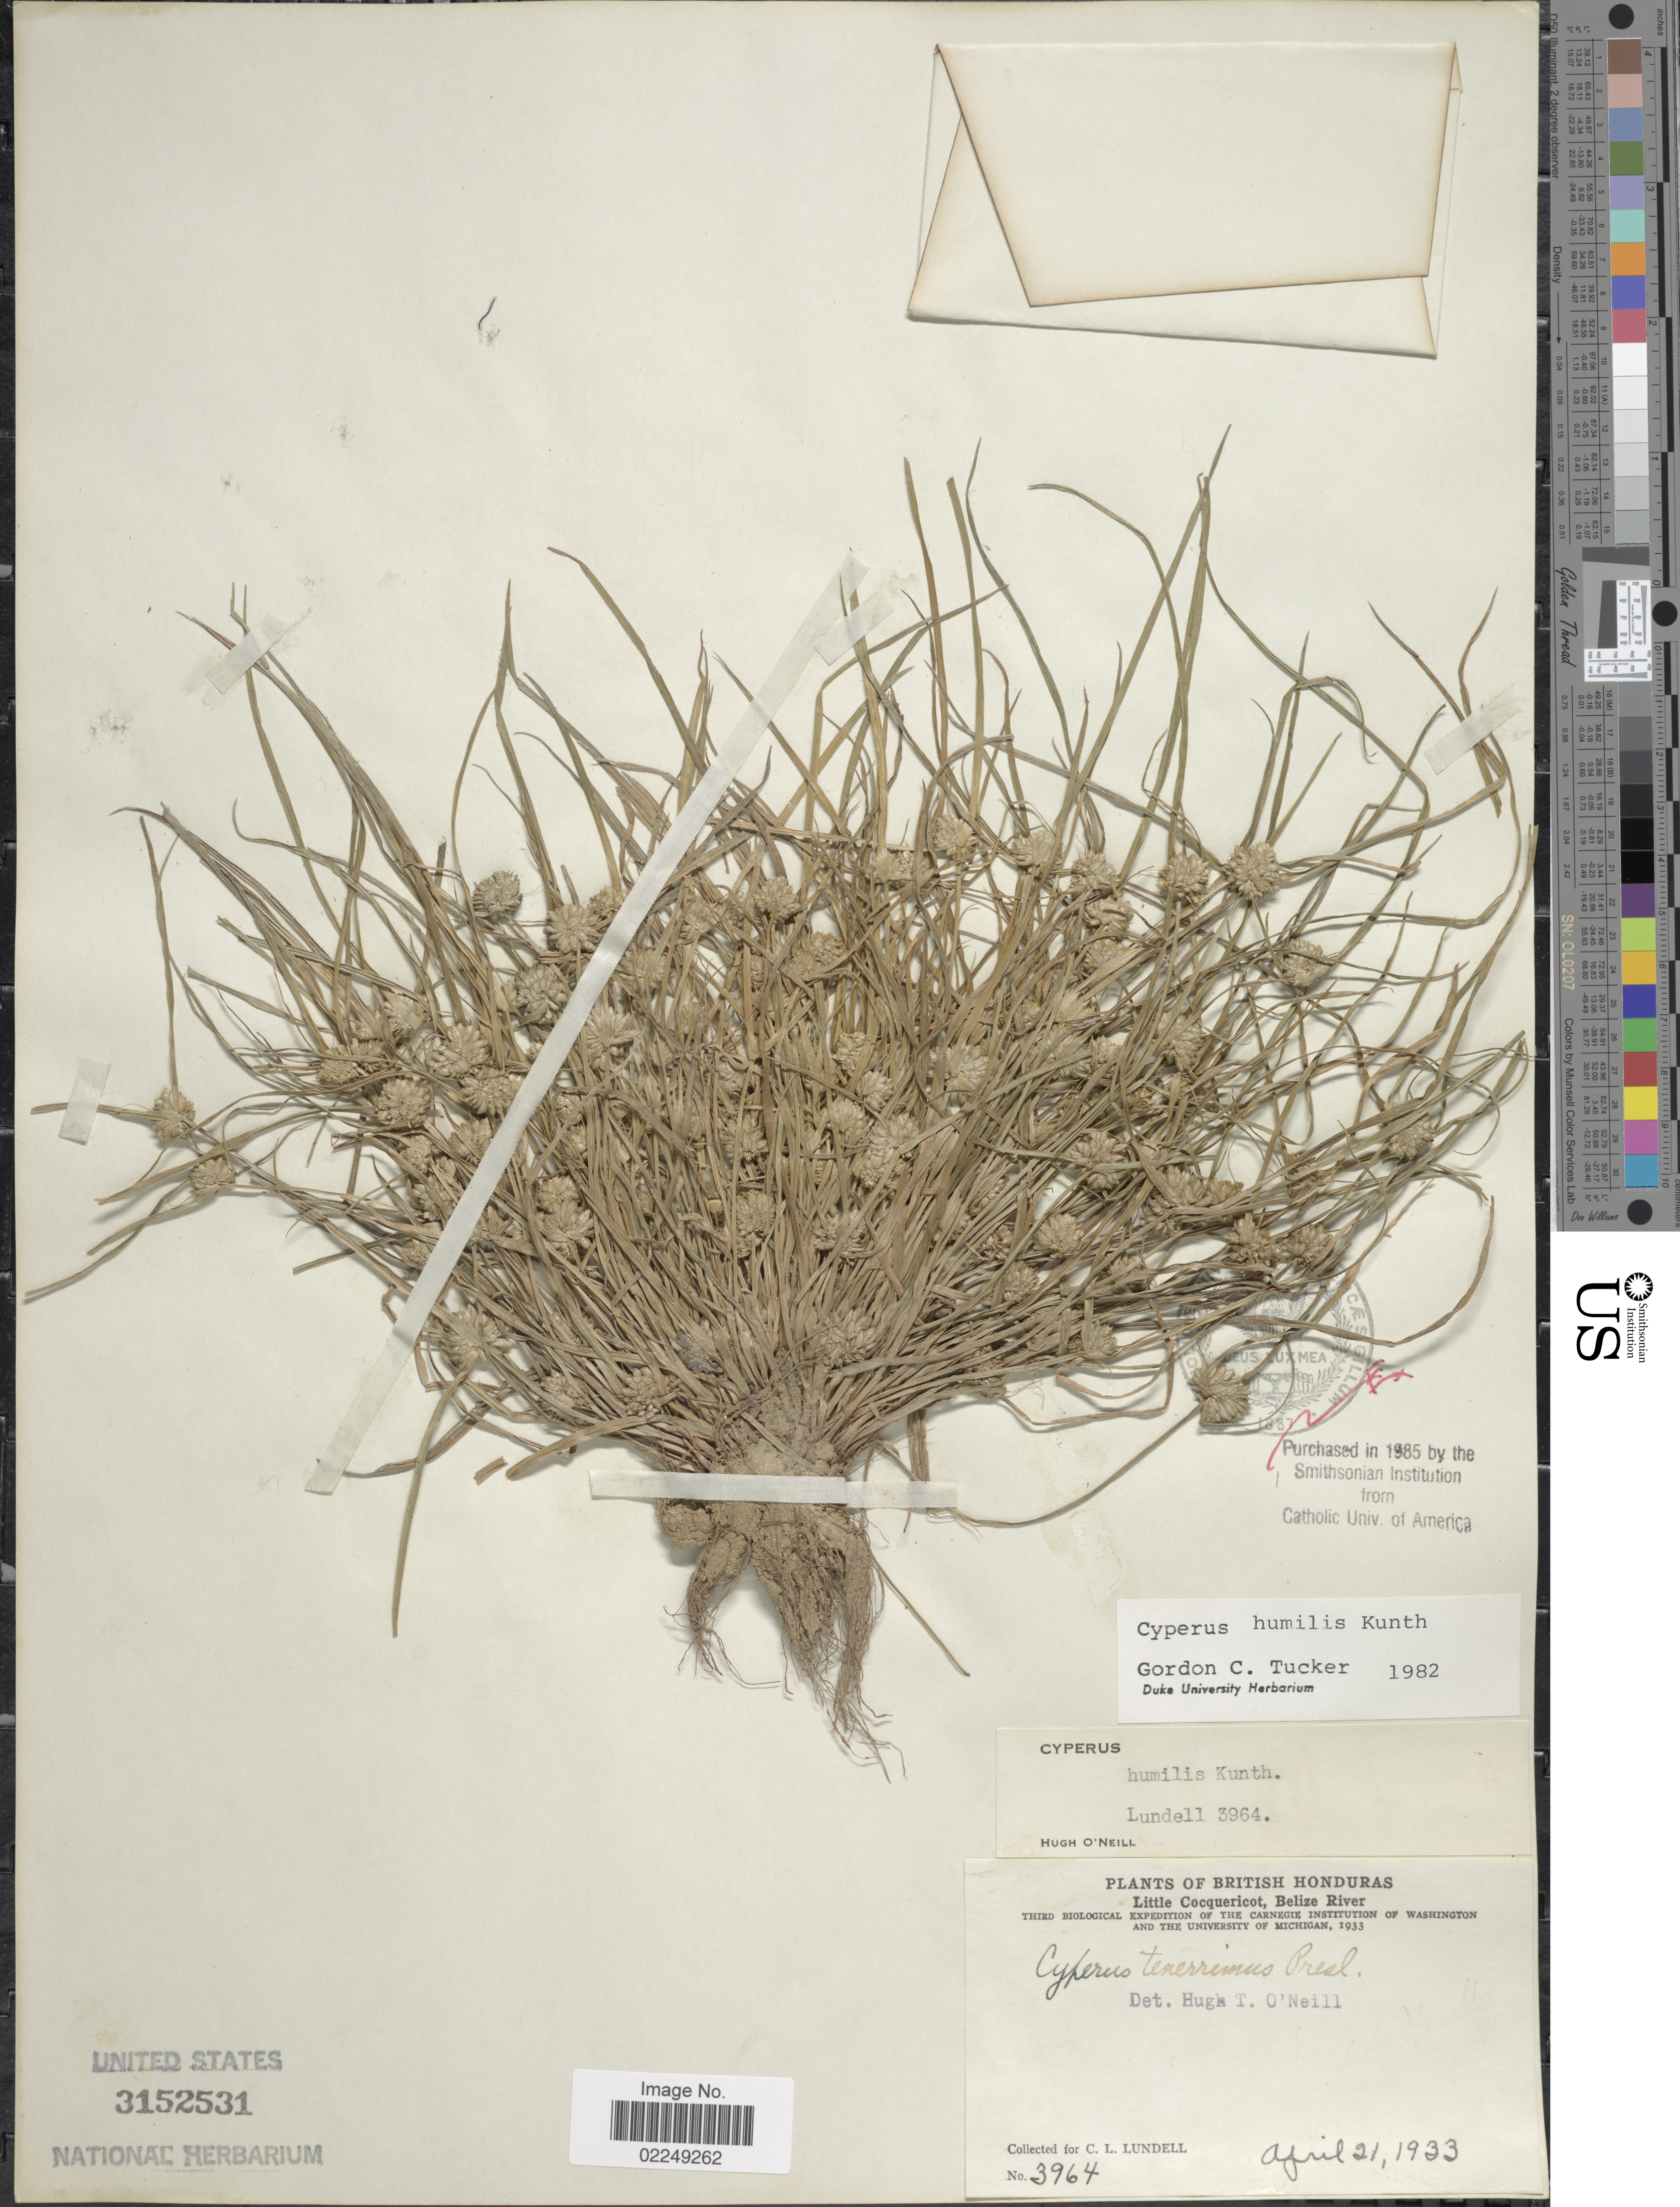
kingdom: Plantae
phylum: Tracheophyta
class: Liliopsida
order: Poales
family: Cyperaceae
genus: Cyperus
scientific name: Cyperus humilis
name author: Kunth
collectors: C. L. Lundell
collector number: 3964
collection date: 1933-04-21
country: Belize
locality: British Honduras, Little Cocquericot, Belize River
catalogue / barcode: US 3152531